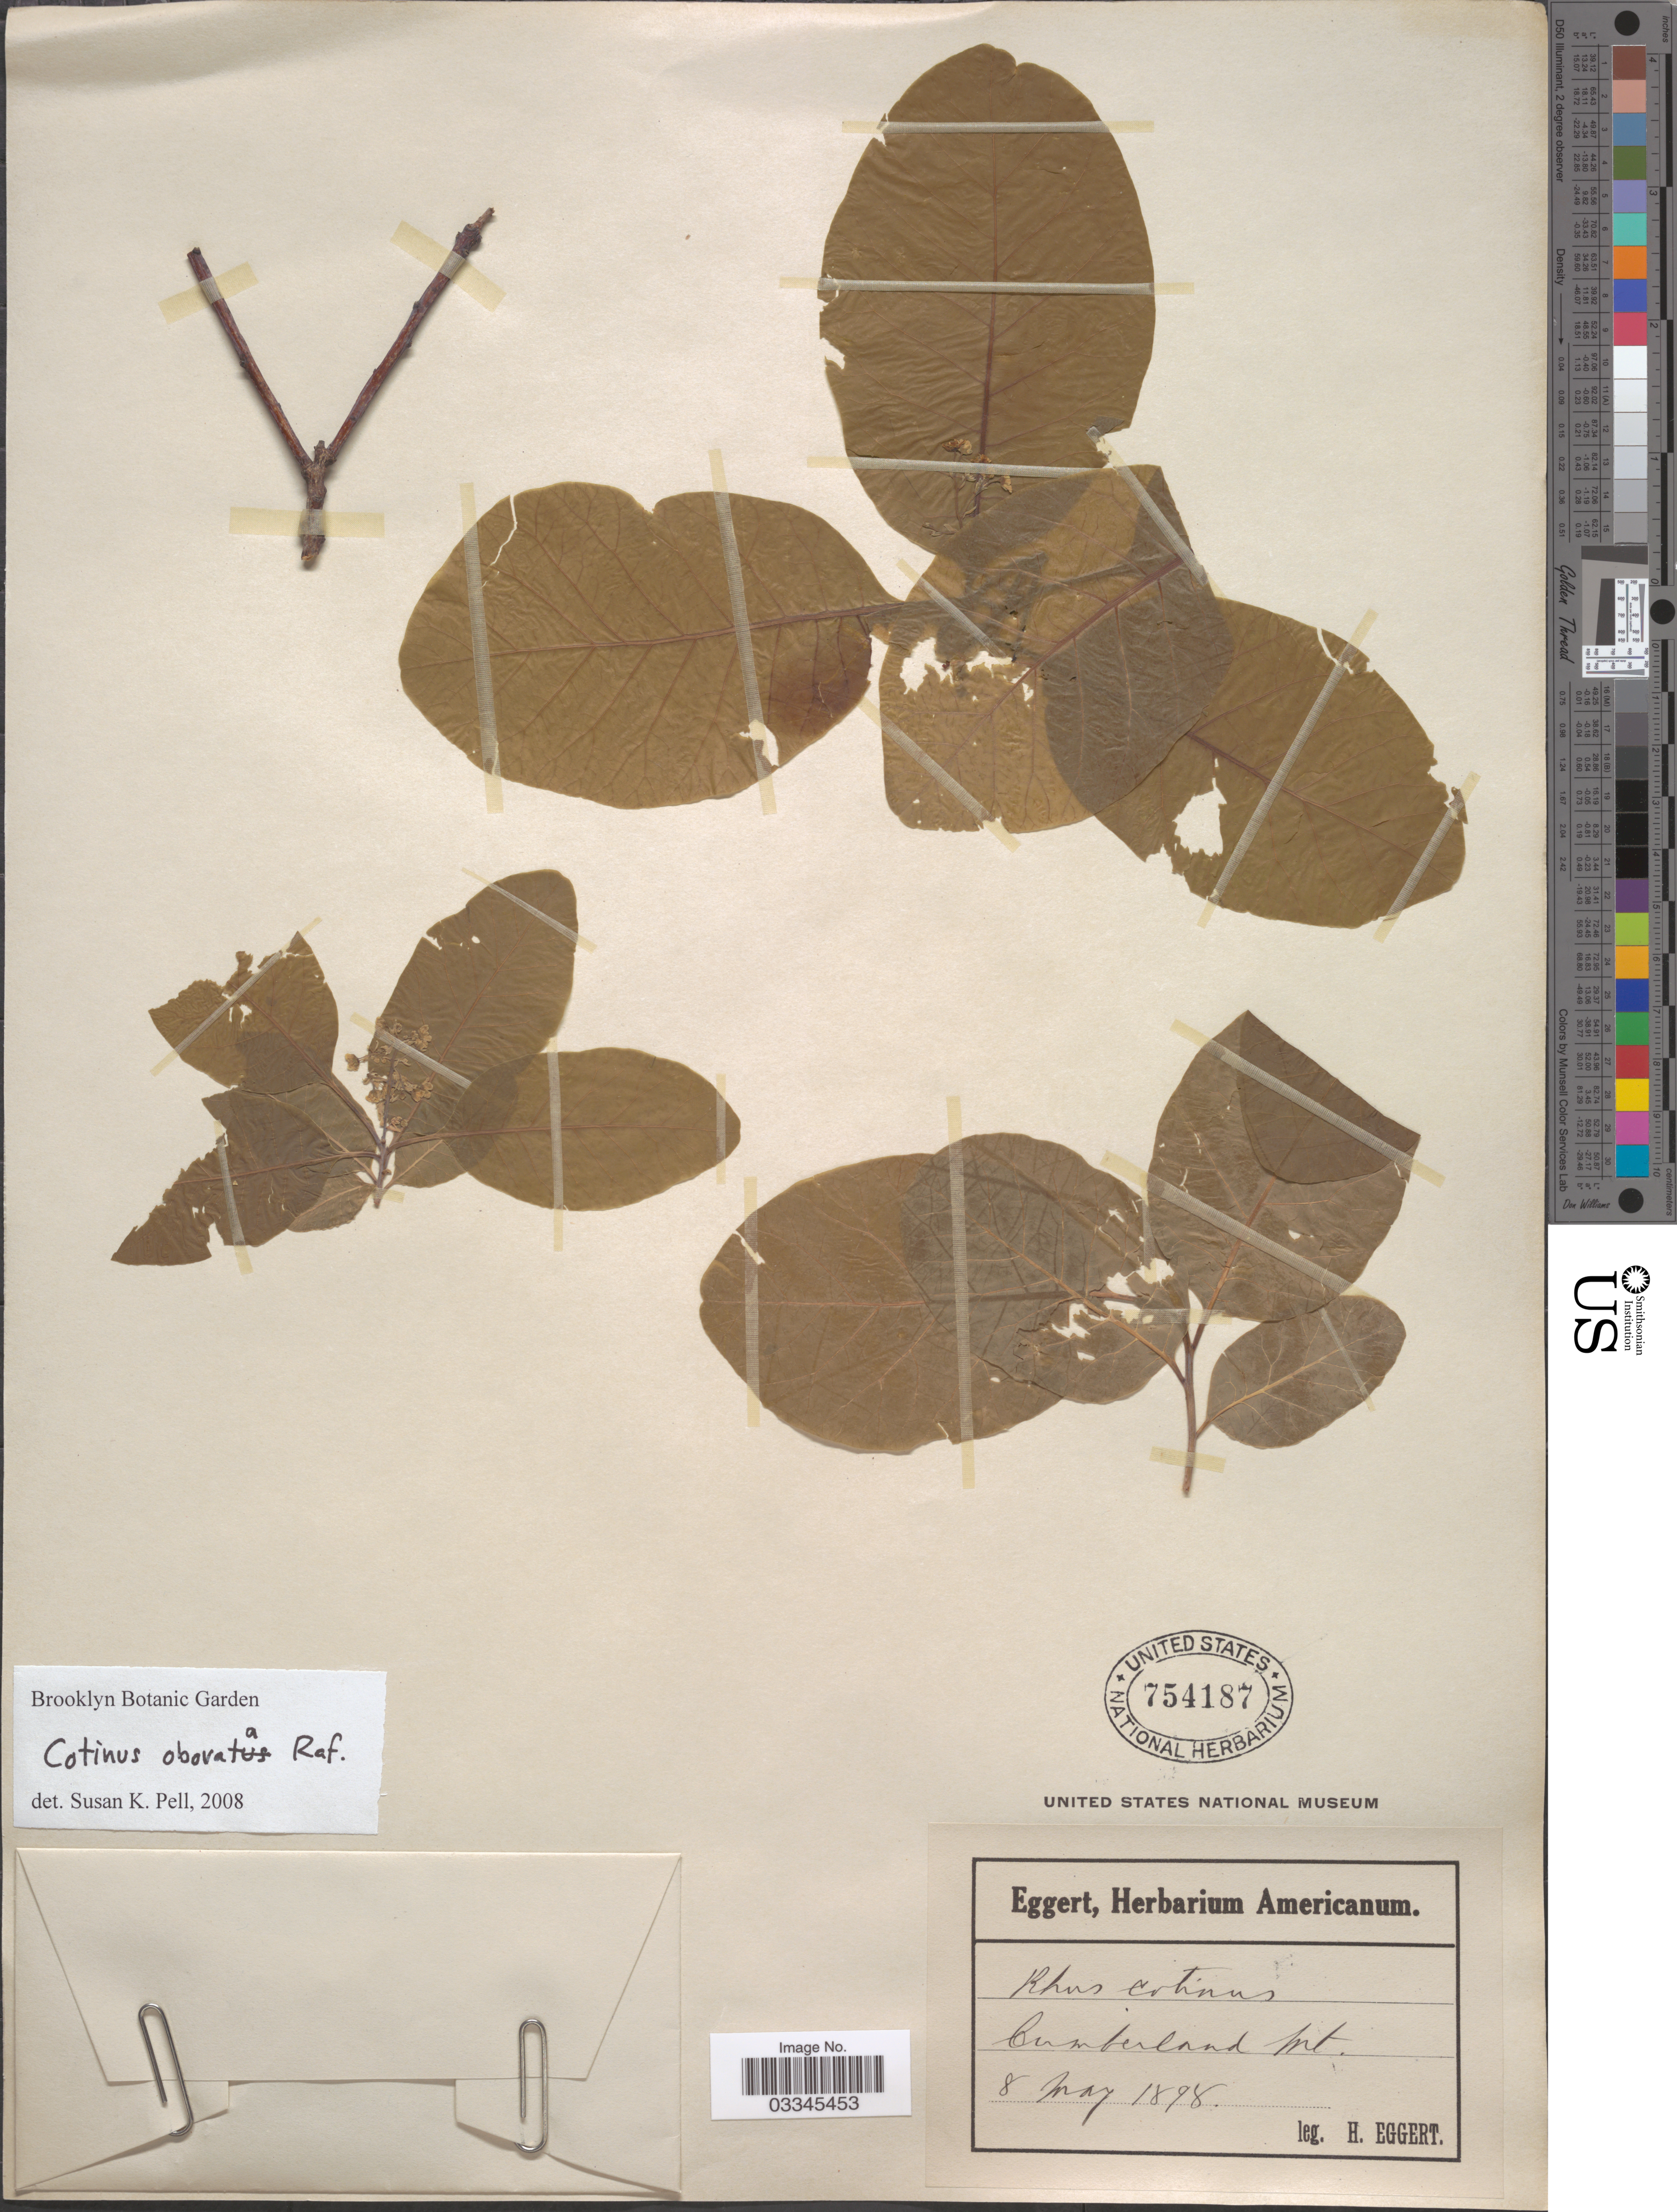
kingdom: Plantae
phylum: Tracheophyta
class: Magnoliopsida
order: Sapindales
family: Anacardiaceae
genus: Cotinus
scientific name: Cotinus obovatus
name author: Raf.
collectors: H. Eggert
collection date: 1898-05-08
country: United States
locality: Cumberland Mt.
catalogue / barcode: US 754187